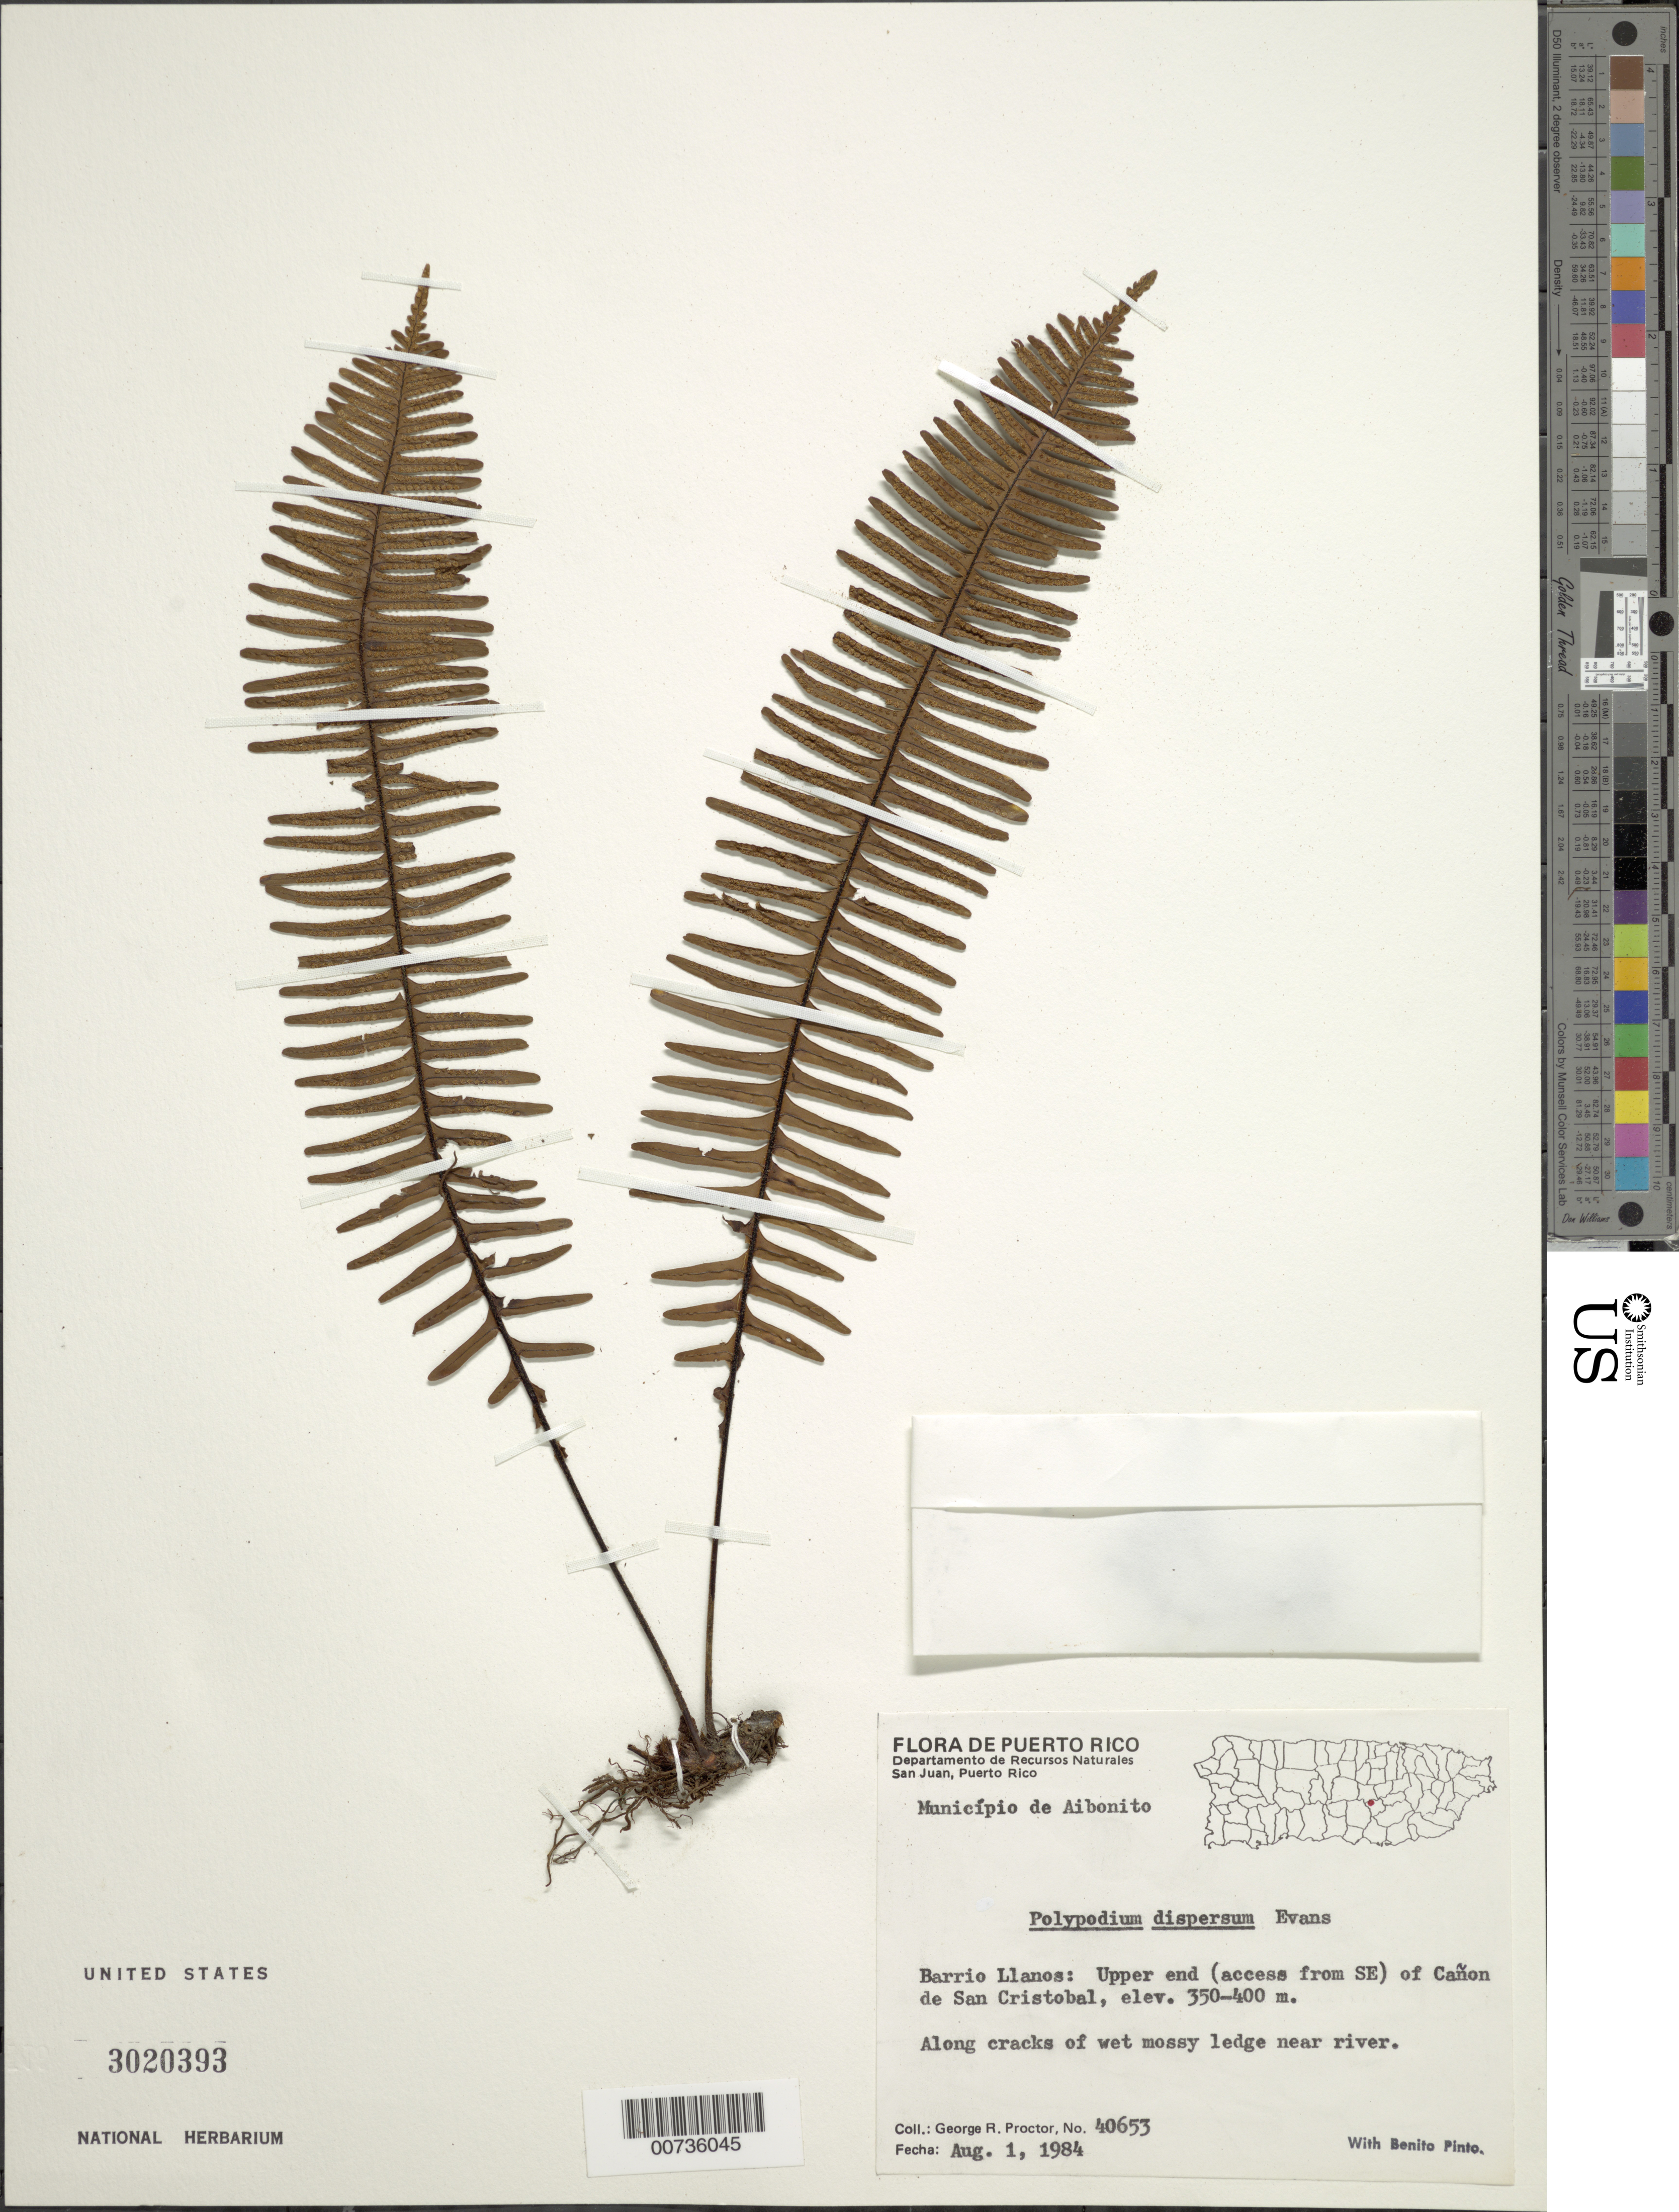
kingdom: Plantae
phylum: Tracheophyta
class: Polypodiopsida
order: Polypodiales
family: Polypodiaceae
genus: Pecluma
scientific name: Pecluma dispersa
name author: (A.M. Evans) M.G. Price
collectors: G. R. Proctor & B. Pinto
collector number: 40653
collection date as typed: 01 Aug 1984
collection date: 1984-08-01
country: Puerto Rico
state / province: Abonito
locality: Mun. Aibonito, Barrio Llanos: Upper end (access from SE) of Cañon de San Cristobal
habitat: Along cracks of wet mossy ledge near river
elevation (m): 350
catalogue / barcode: US 3020393